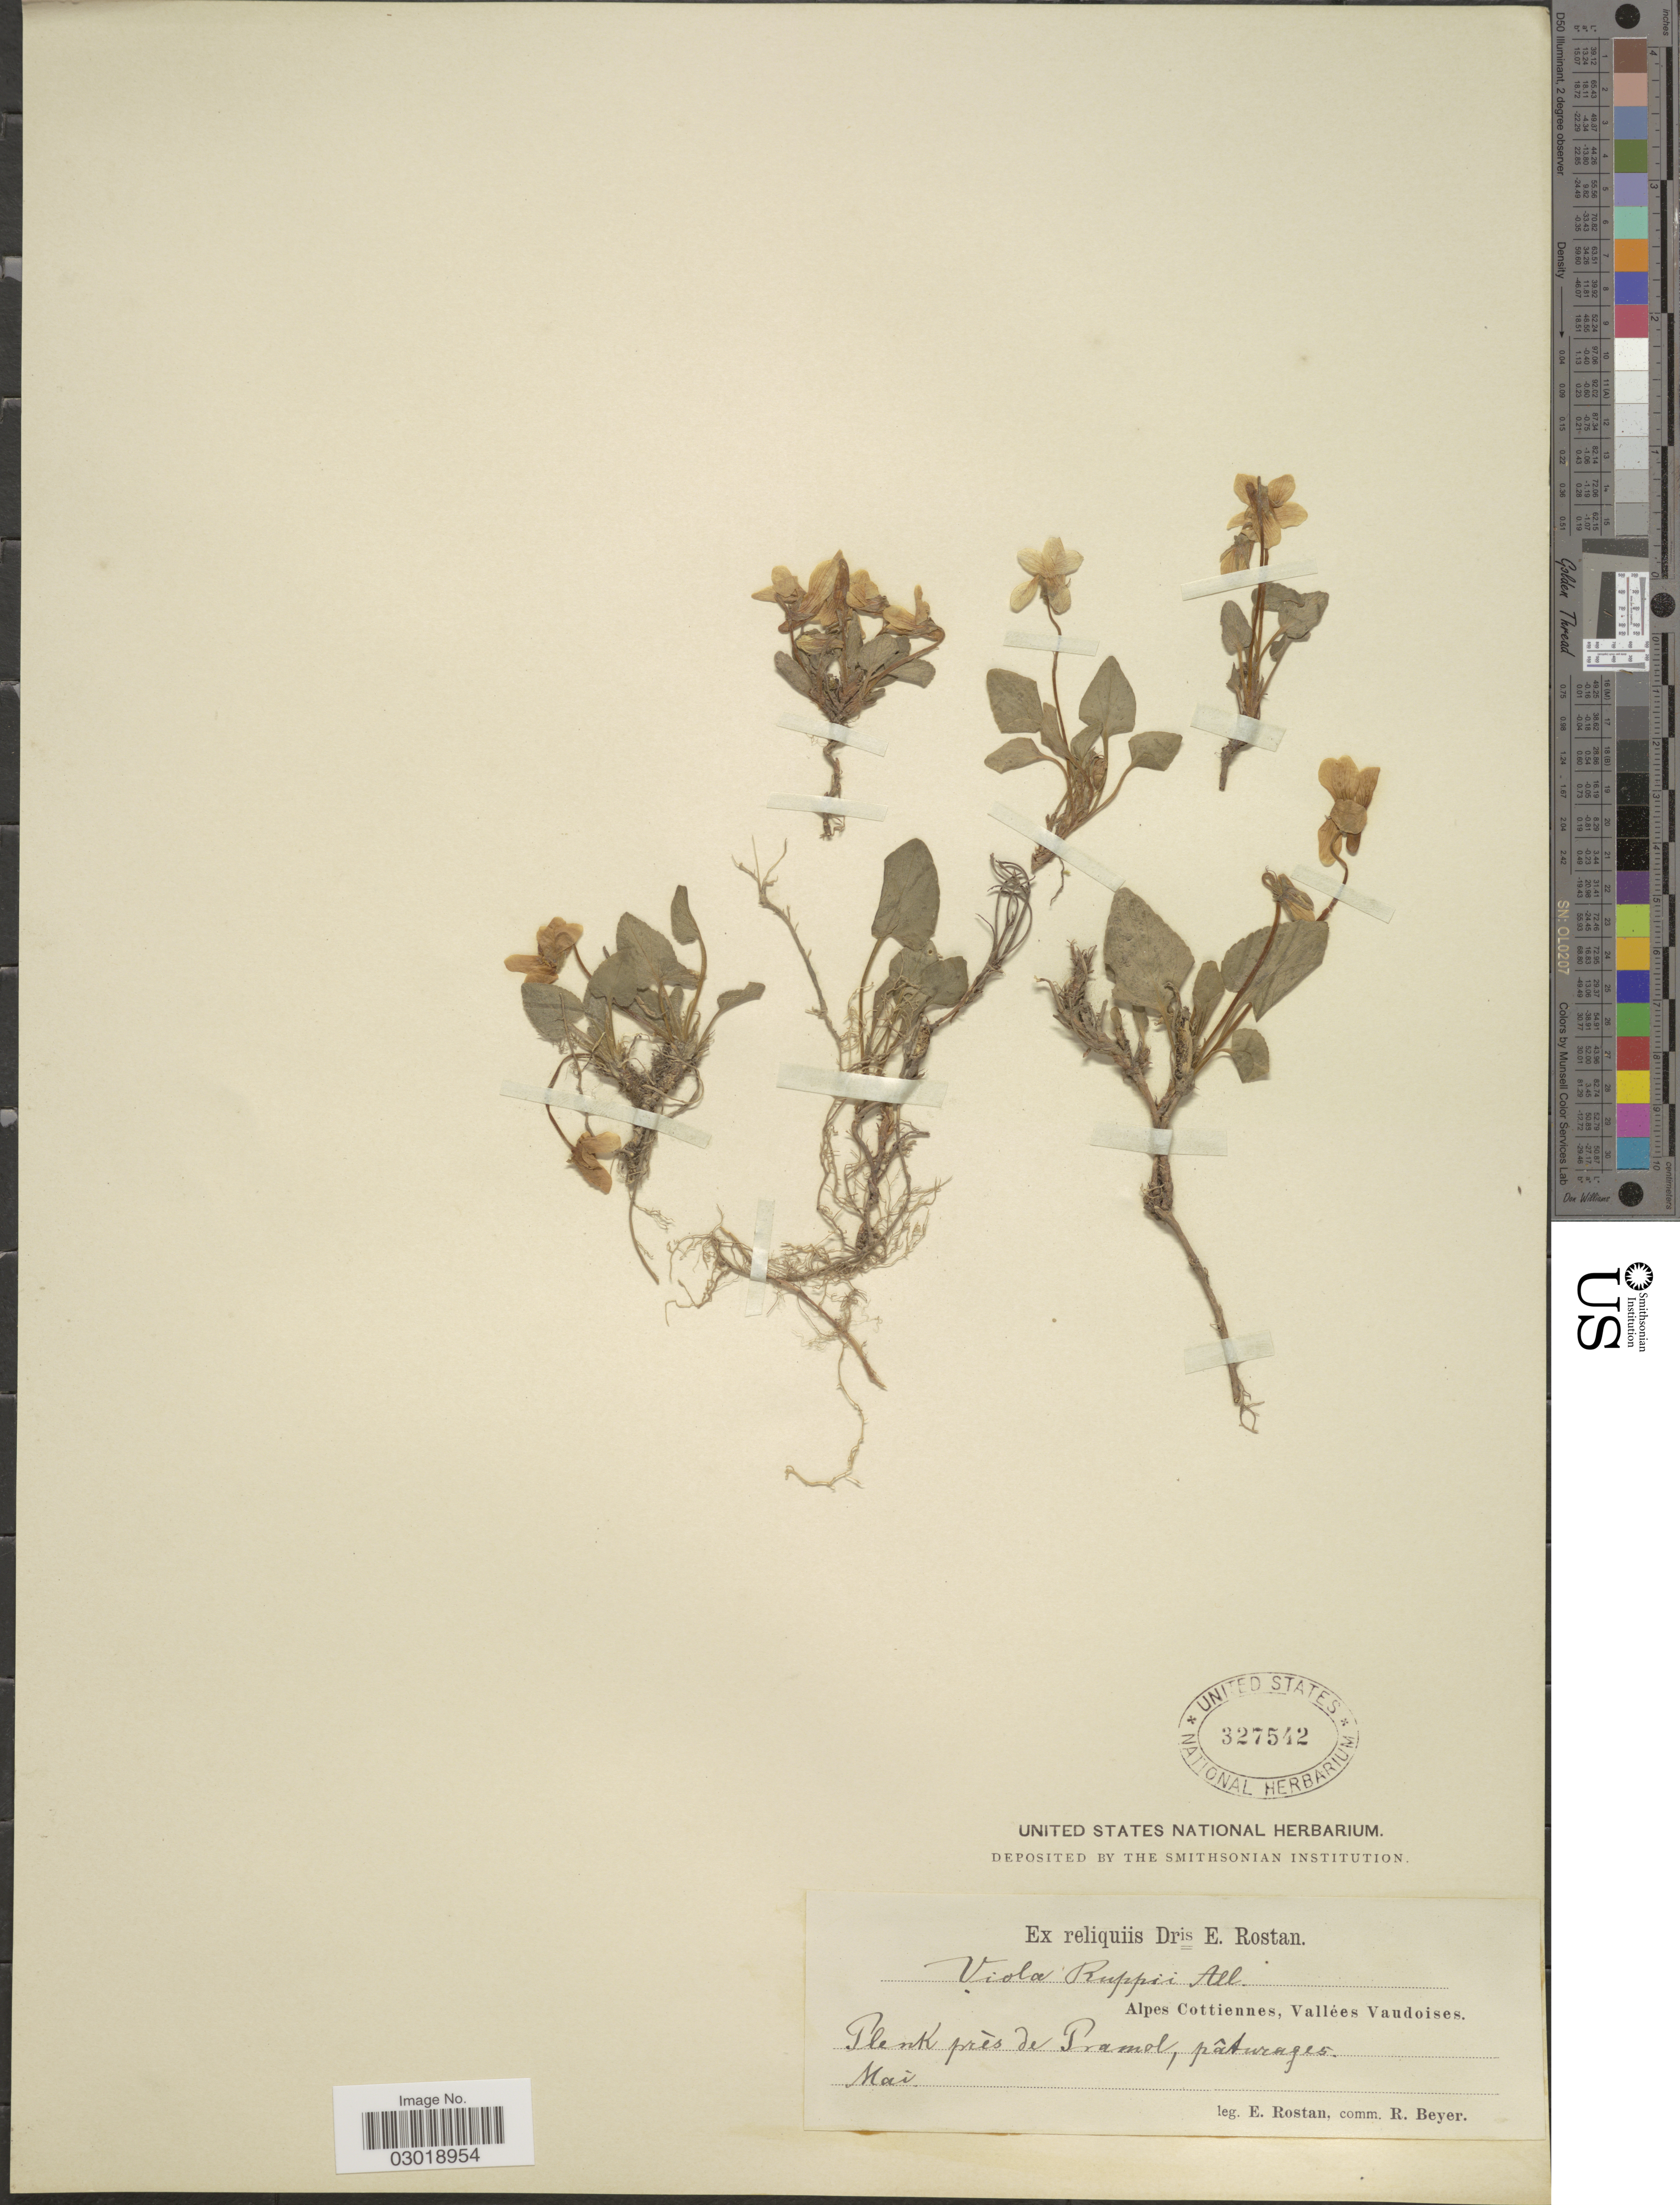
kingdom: Plantae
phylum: Tracheophyta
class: Magnoliopsida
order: Malpighiales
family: Violaceae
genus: Viola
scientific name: Viola ruppii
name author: All.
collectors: E. Rostan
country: Italy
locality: Alpes Cottiennes, Vallées Vaudoises. Plenk près de Pramol.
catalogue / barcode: US 327542